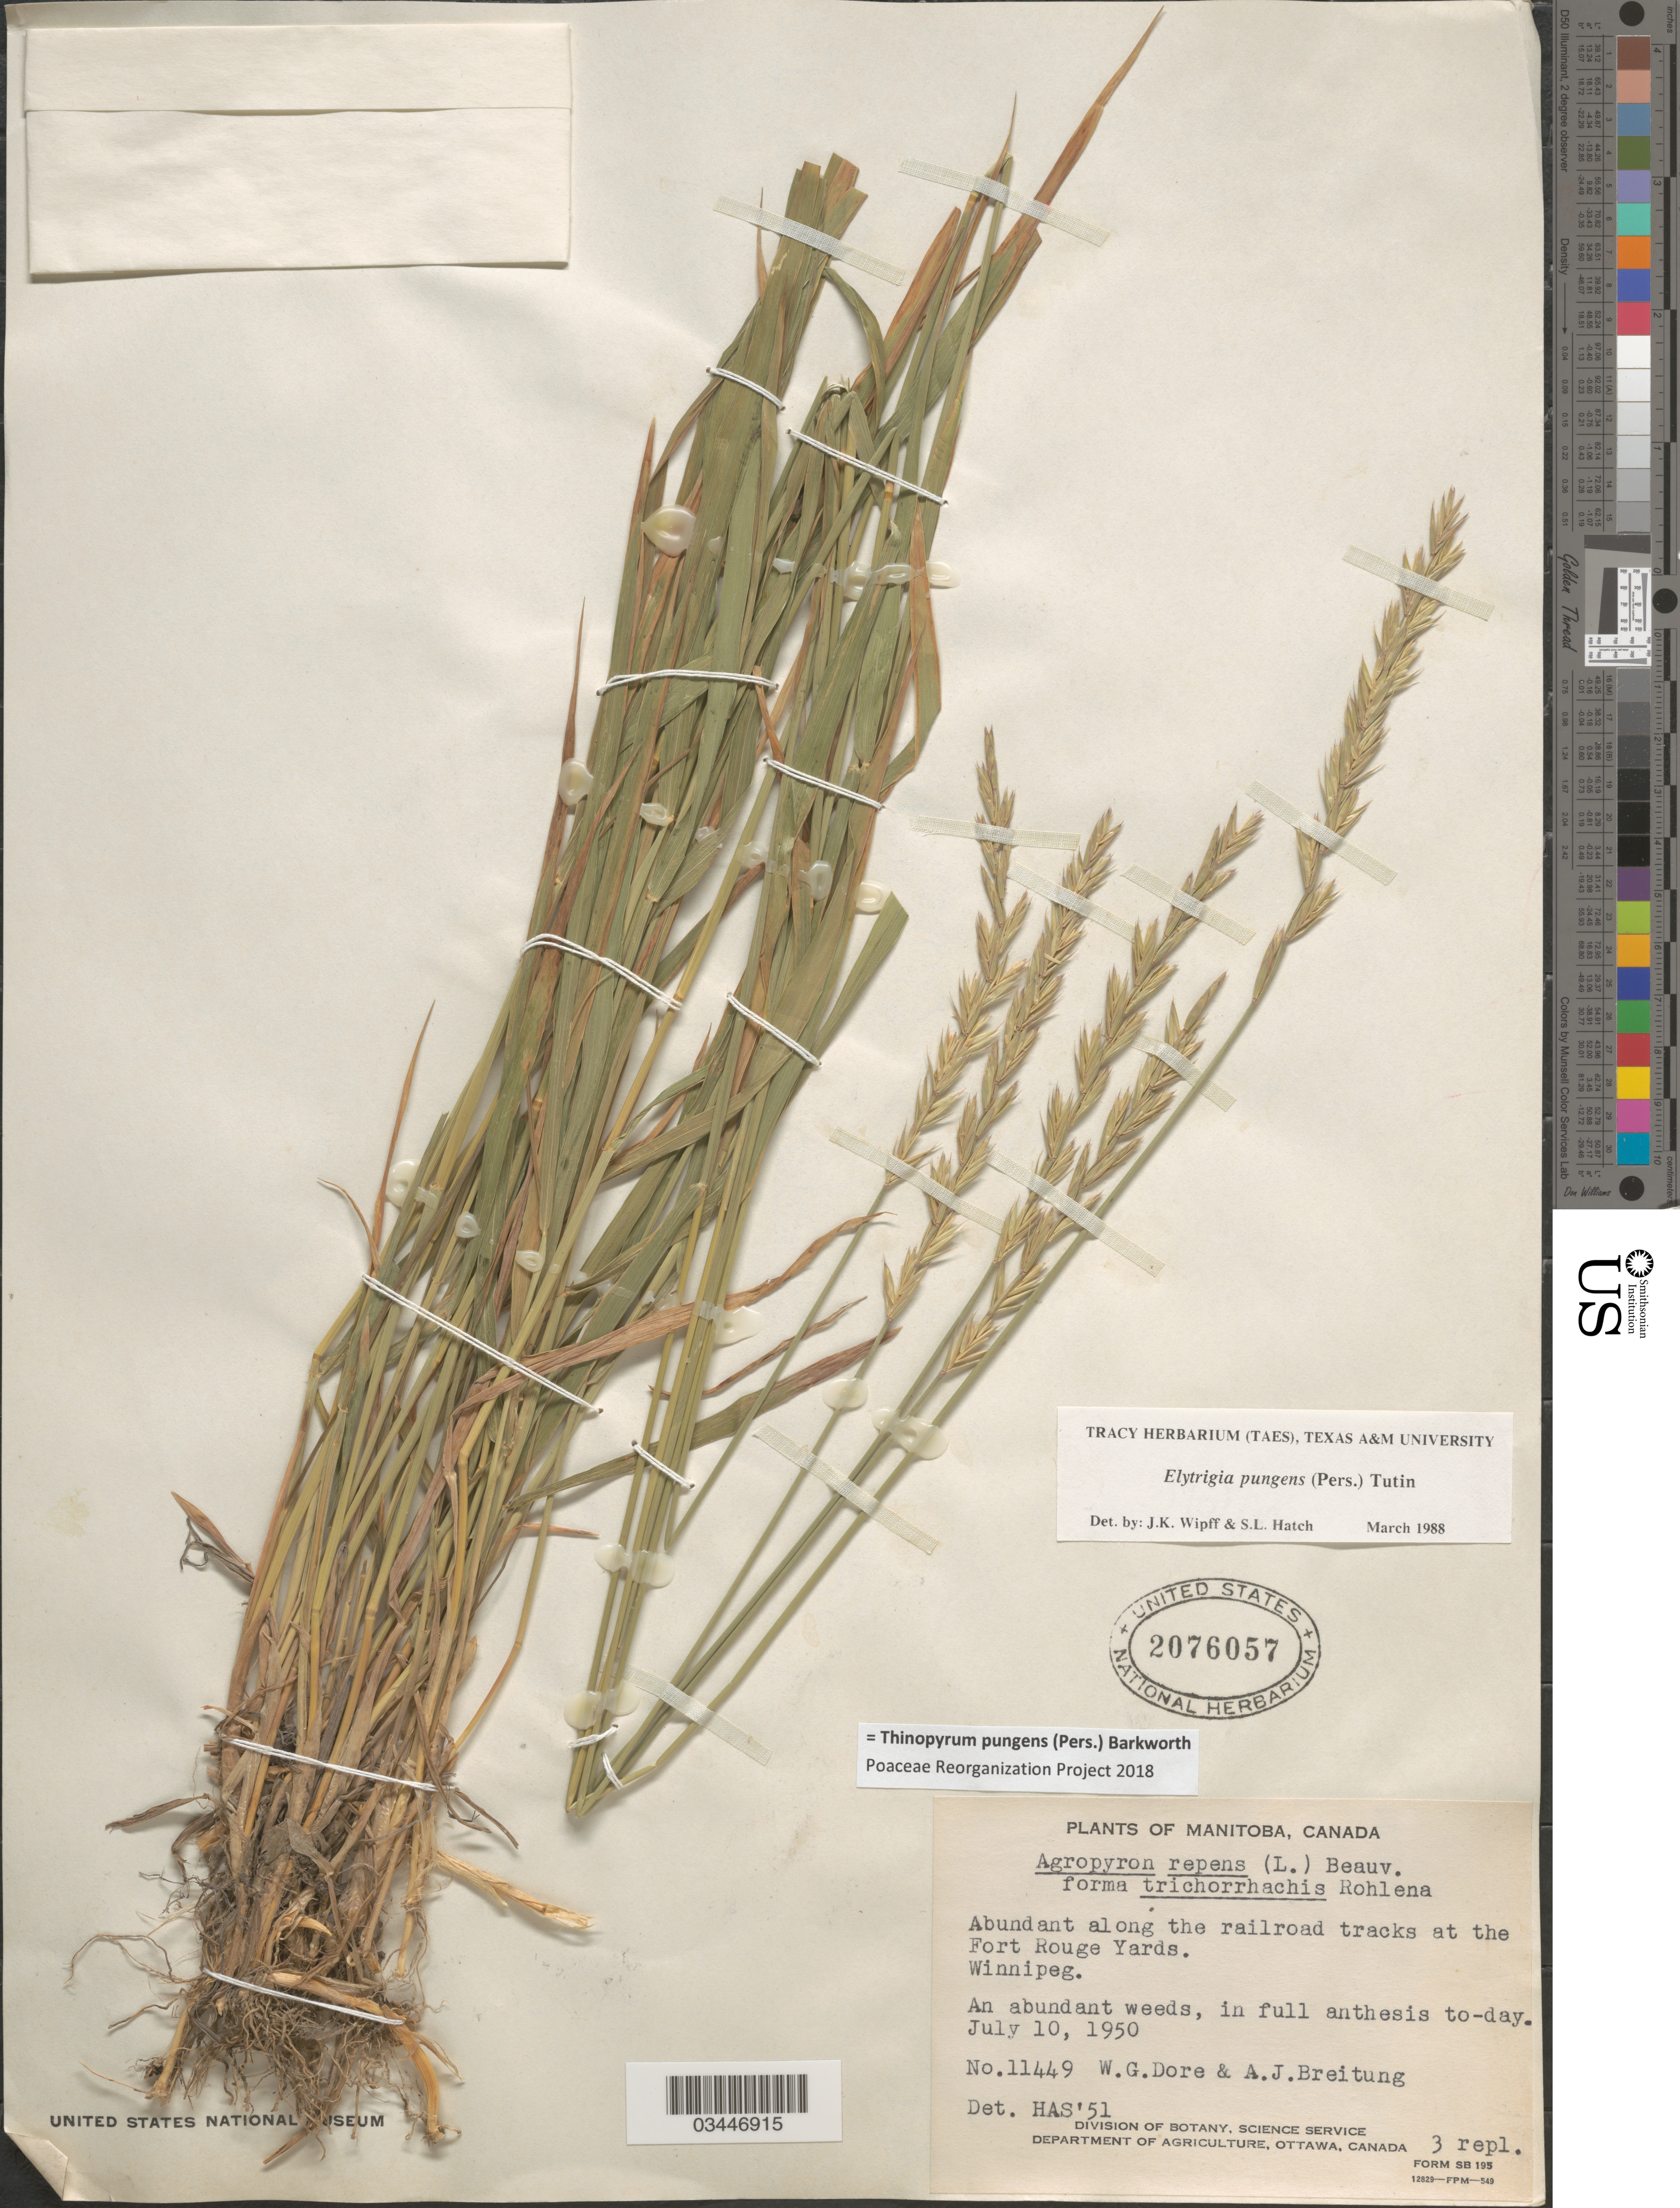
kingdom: Plantae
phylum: Tracheophyta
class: Liliopsida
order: Poales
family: Poaceae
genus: Thinopyrum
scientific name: Thinopyrum pungens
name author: (Pers.) Barkworth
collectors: W. Dore & A. Breitung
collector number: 11449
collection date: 1950-07-10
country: Canada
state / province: Manitoba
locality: Abundant along the railroad tracks at the Fort Rouge Yards. Winnipeg.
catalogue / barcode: US 2076057